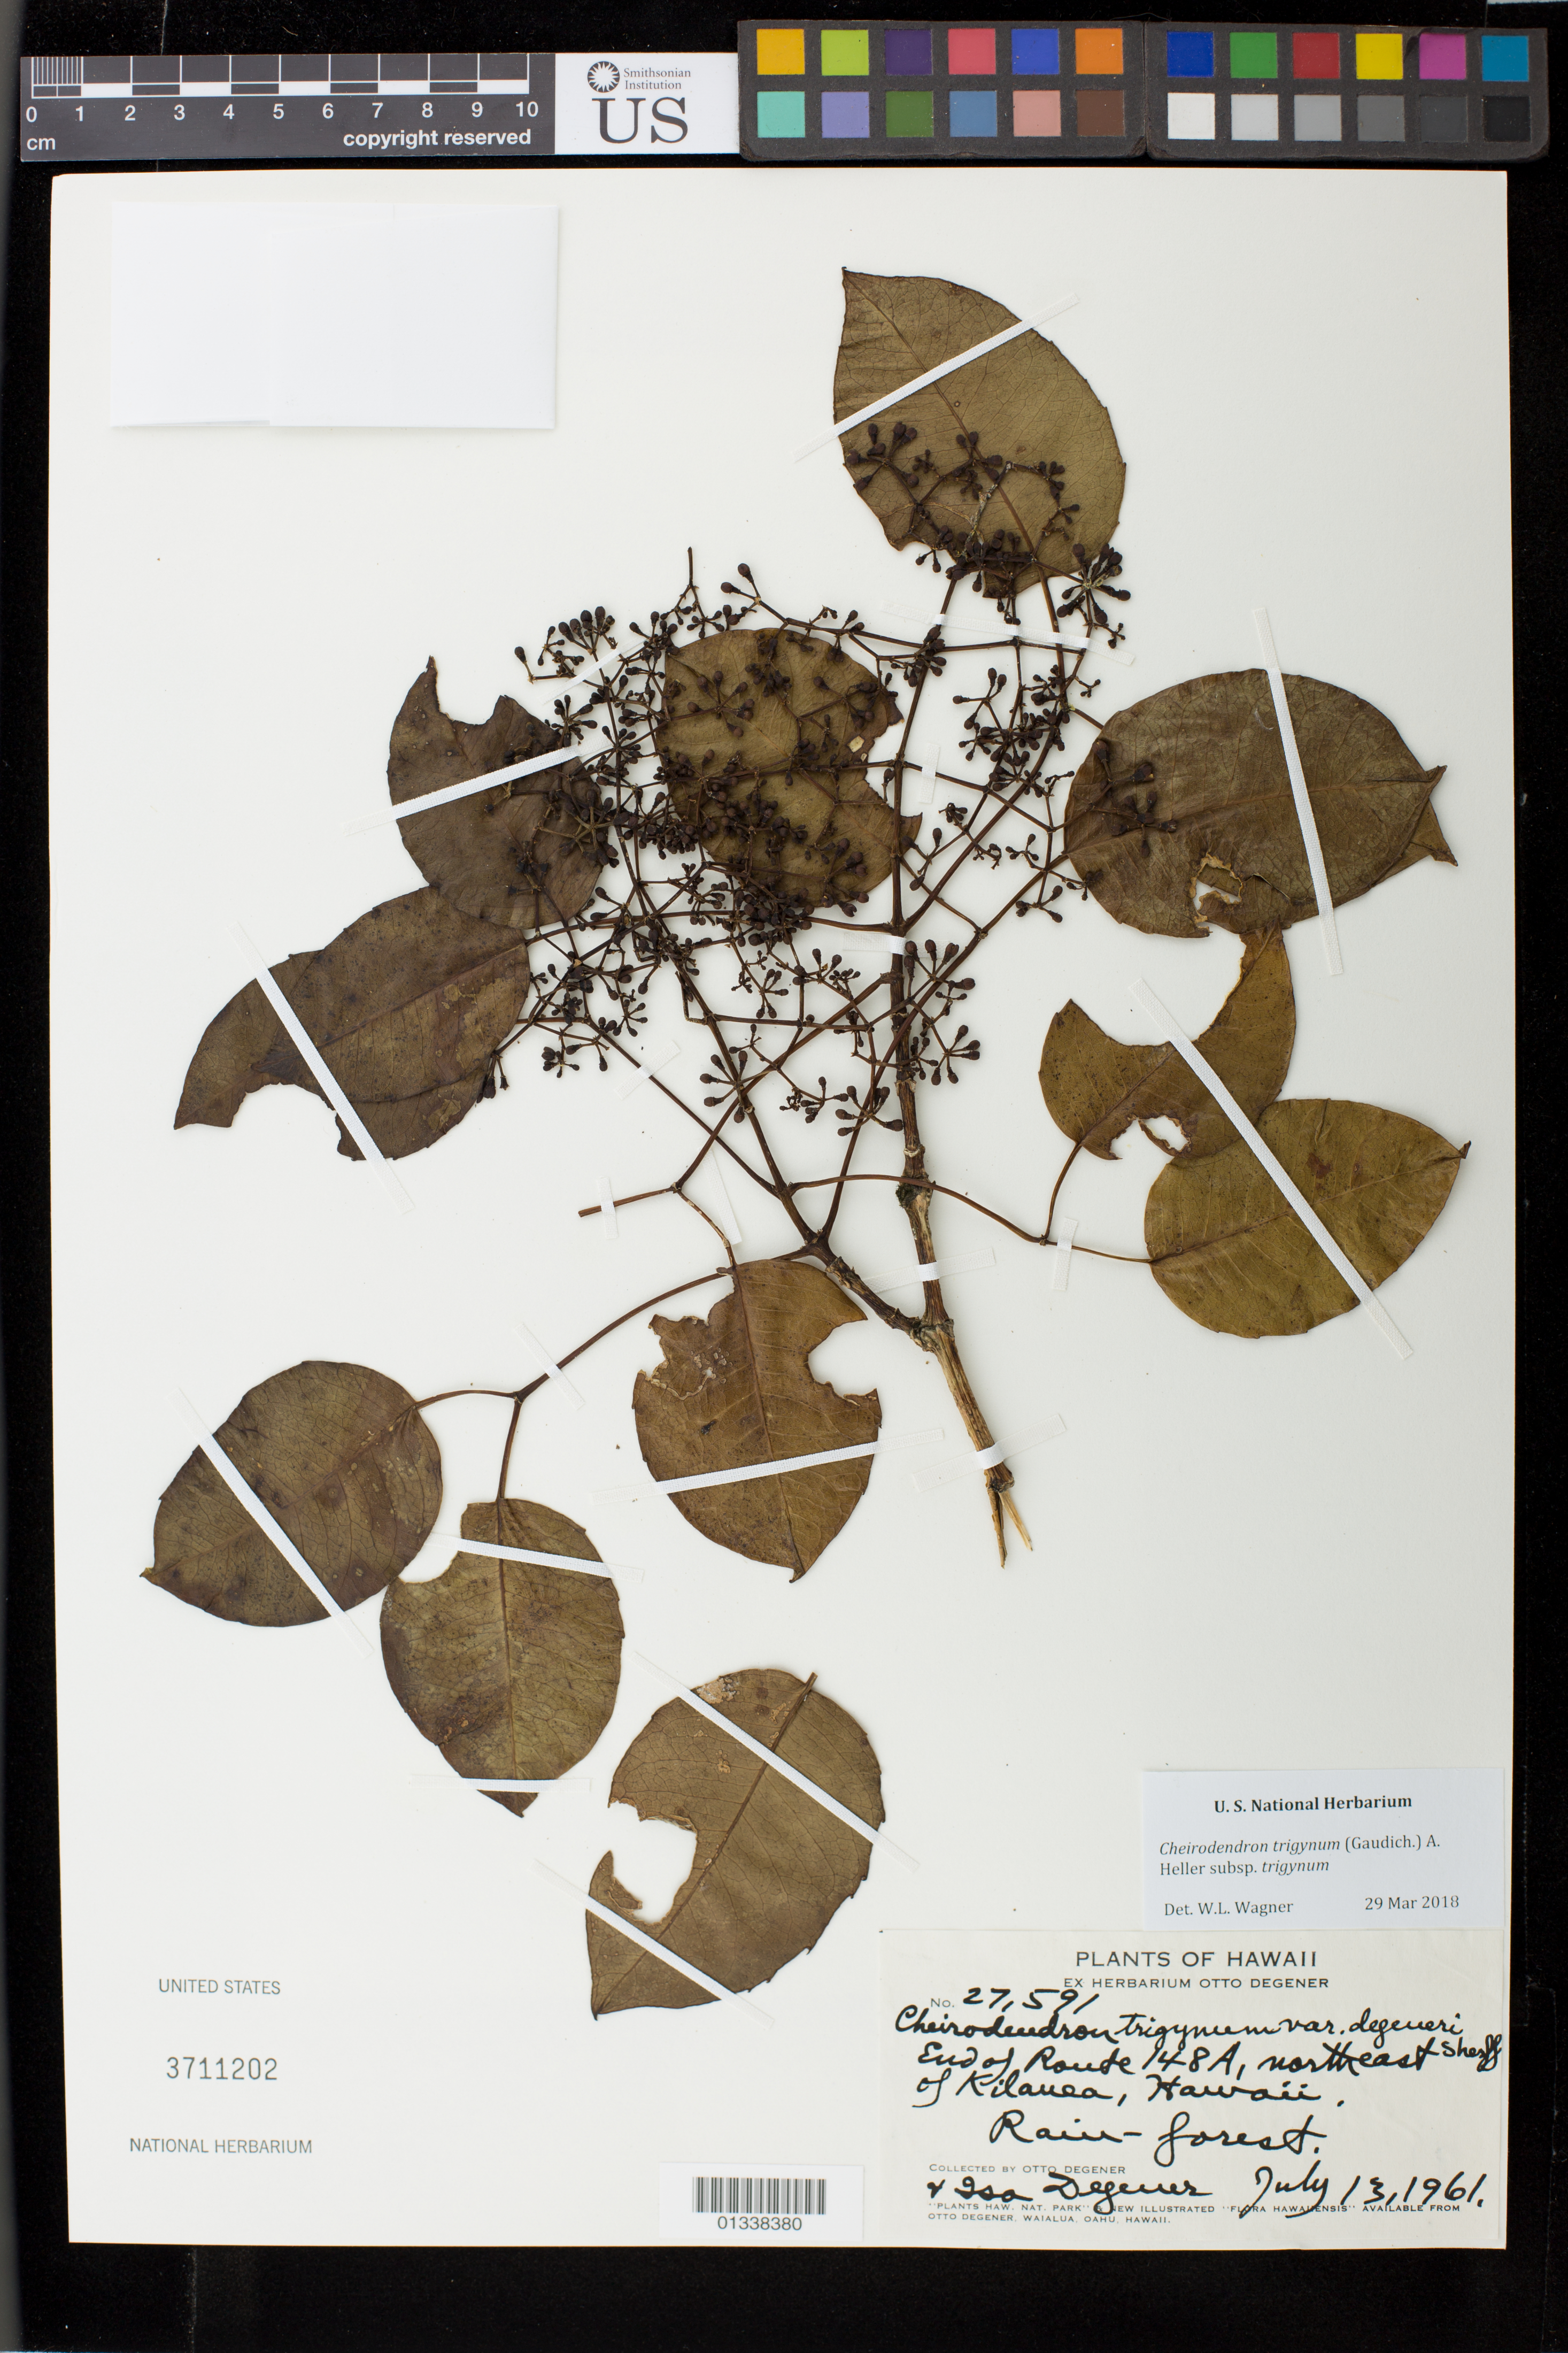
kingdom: Plantae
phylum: Tracheophyta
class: Magnoliopsida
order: Apiales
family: Araliaceae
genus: Cheirodendron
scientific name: Cheirodendron trigynum subsp. trigynum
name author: (Gaudich.) A. Heller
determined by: Wagner, W. L., (BOT), Smithsonian Institution - National Museum of Natural History (UNITED STATES)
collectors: O. Degener & I. Degener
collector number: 27591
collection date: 1961-07-13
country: United States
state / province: Hawaii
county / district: Hawaii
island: Hawaii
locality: End of Route 148A, northeast of Kilauea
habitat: Rain-forest.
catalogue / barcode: US 3711202